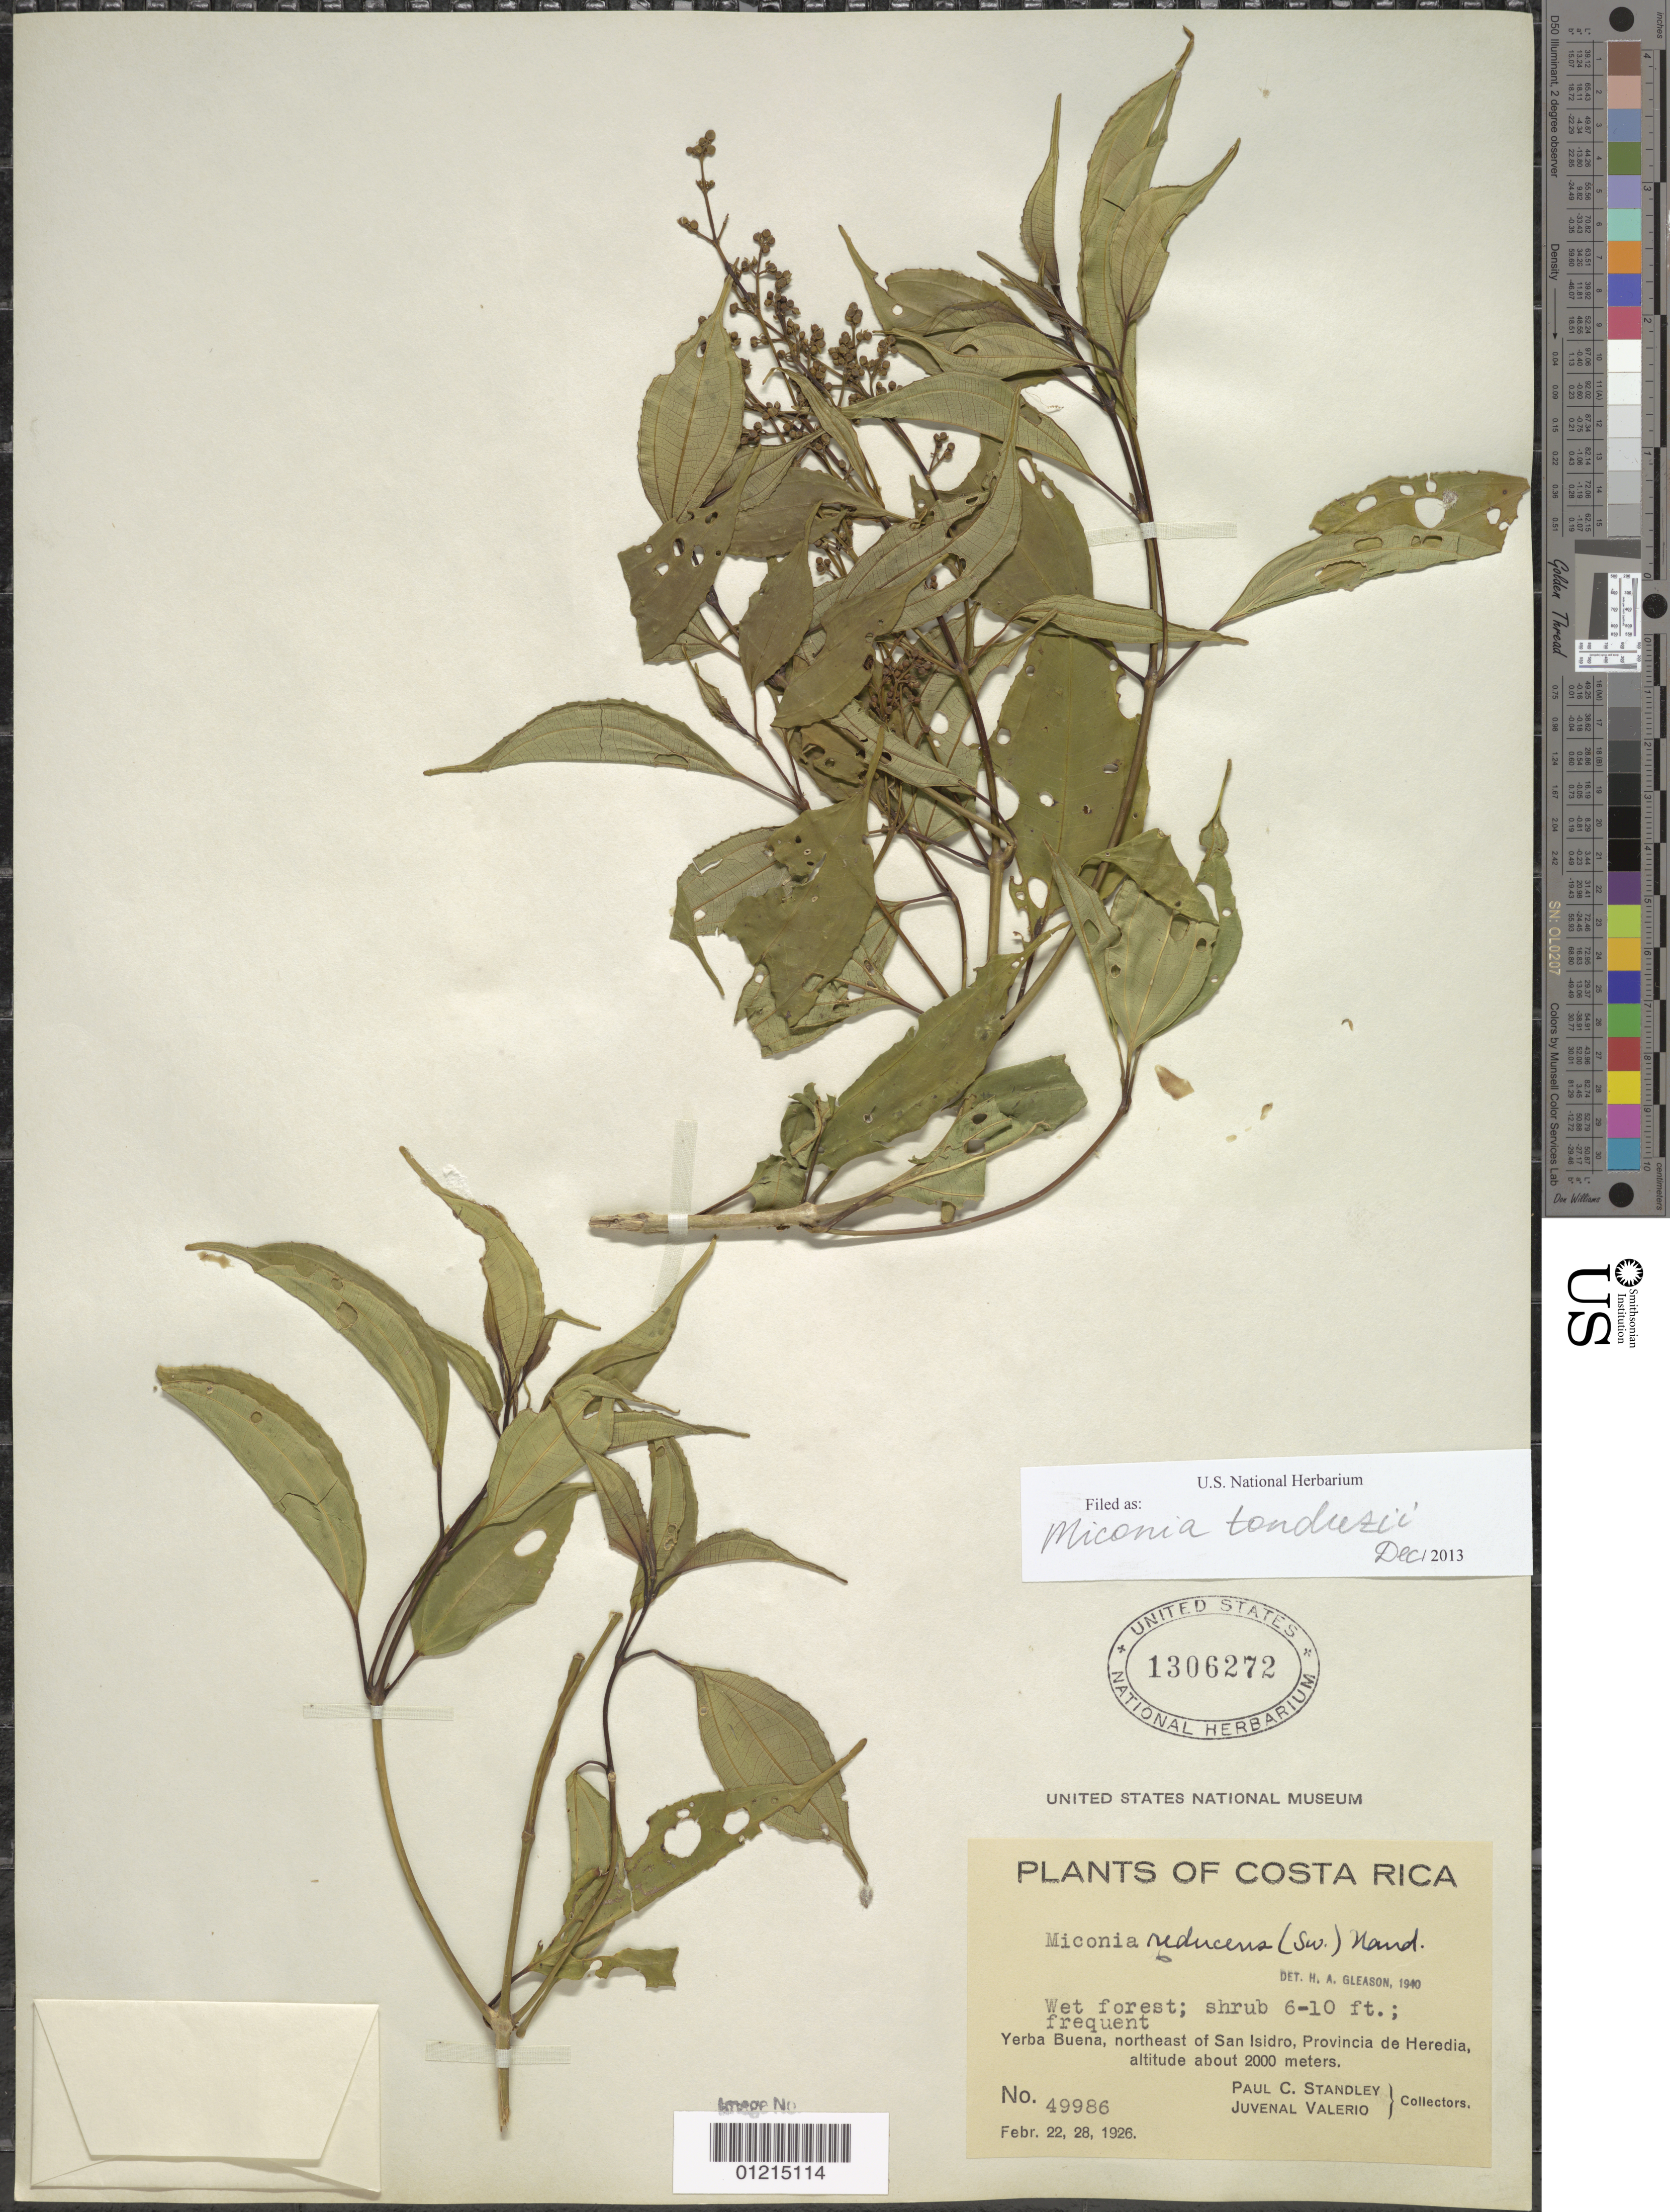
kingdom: Plantae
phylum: Tracheophyta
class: Magnoliopsida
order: Myrtales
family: Melastomataceae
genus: Miconia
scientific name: Miconia tonduzii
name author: Cogn. in A. DC.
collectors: P. C. Standley & M. Valerio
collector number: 49986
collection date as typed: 22 Feb 1926 and 28 Feb 1926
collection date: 1926-02-22,1926-02-28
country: Costa Rica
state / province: Heredia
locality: Yerba Buena, NE of San Isidro.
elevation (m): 2000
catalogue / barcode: US 1306272